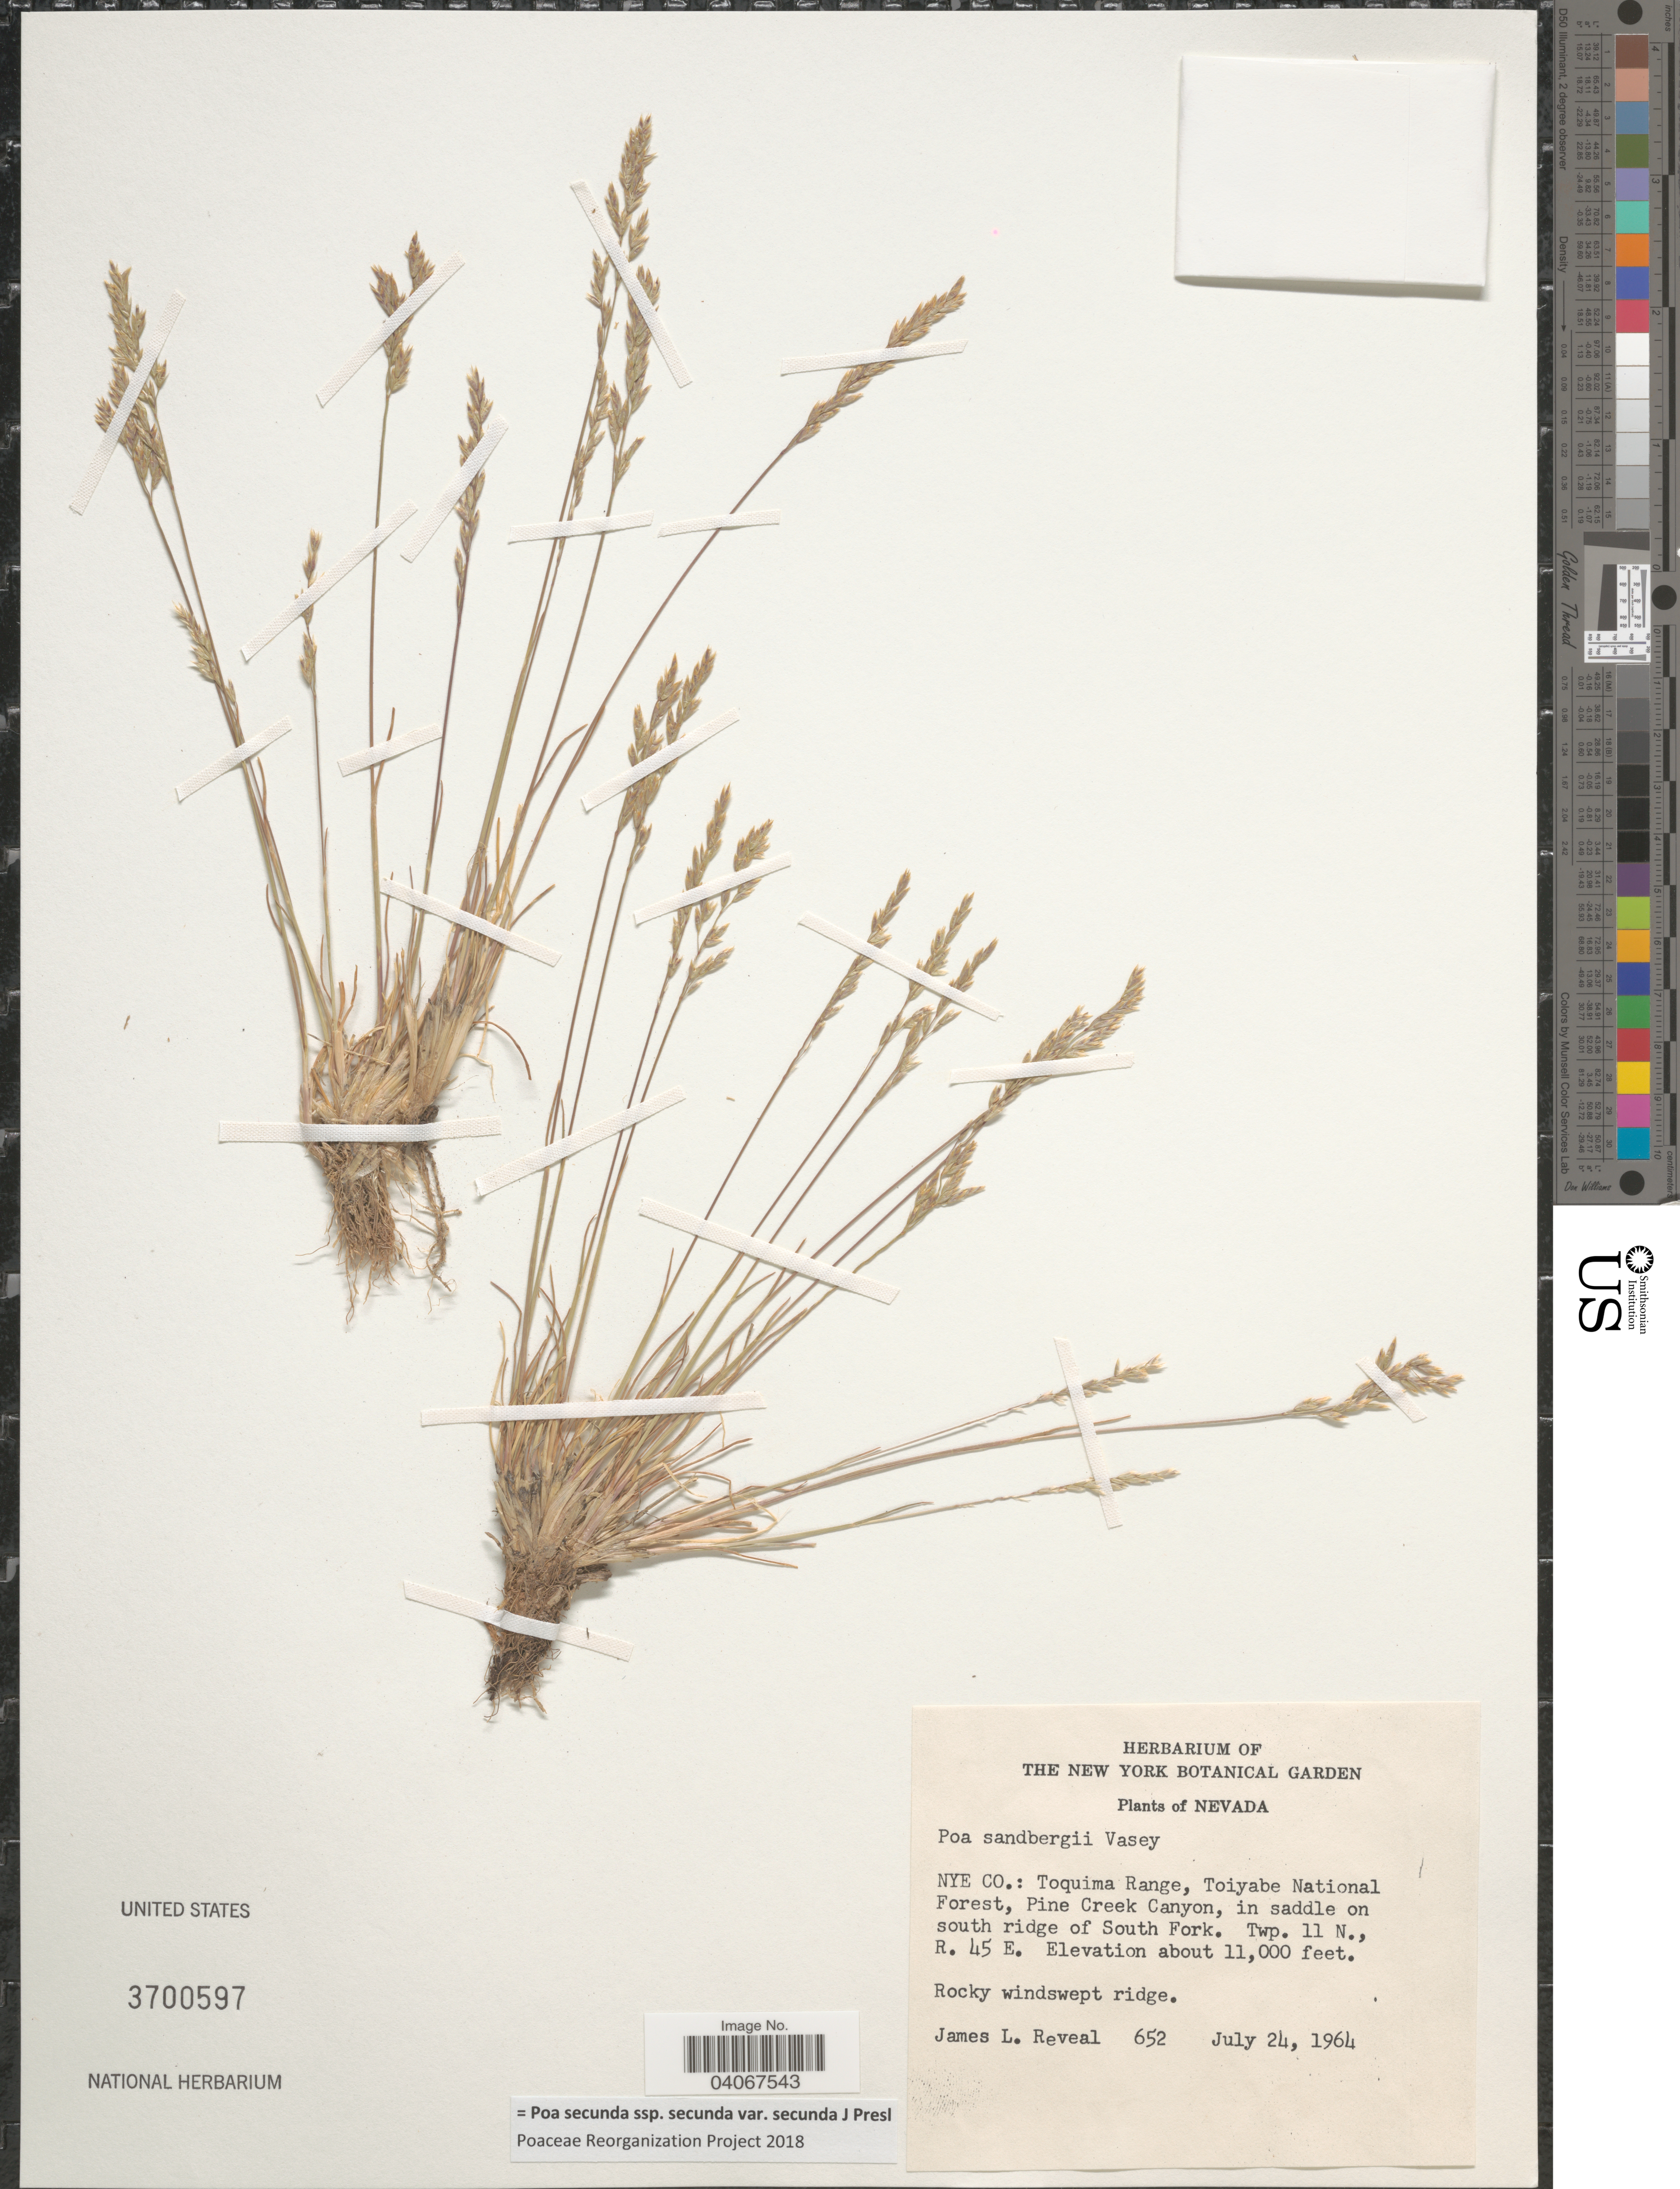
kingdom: Plantae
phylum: Tracheophyta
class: Liliopsida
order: Poales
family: Poaceae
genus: Poa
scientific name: Poa secunda subsp. secunda var. secunda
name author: J. Presl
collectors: J. L. Reveal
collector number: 652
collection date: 1964-07-24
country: United States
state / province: Nevada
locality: Nye Co.: Toquima Range, Toiyabe National Forest, Pine Creek Canyon, in saddle on south ridge of South Fork. Twp. 11 N., R. 45 E.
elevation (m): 3353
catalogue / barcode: US 3700597